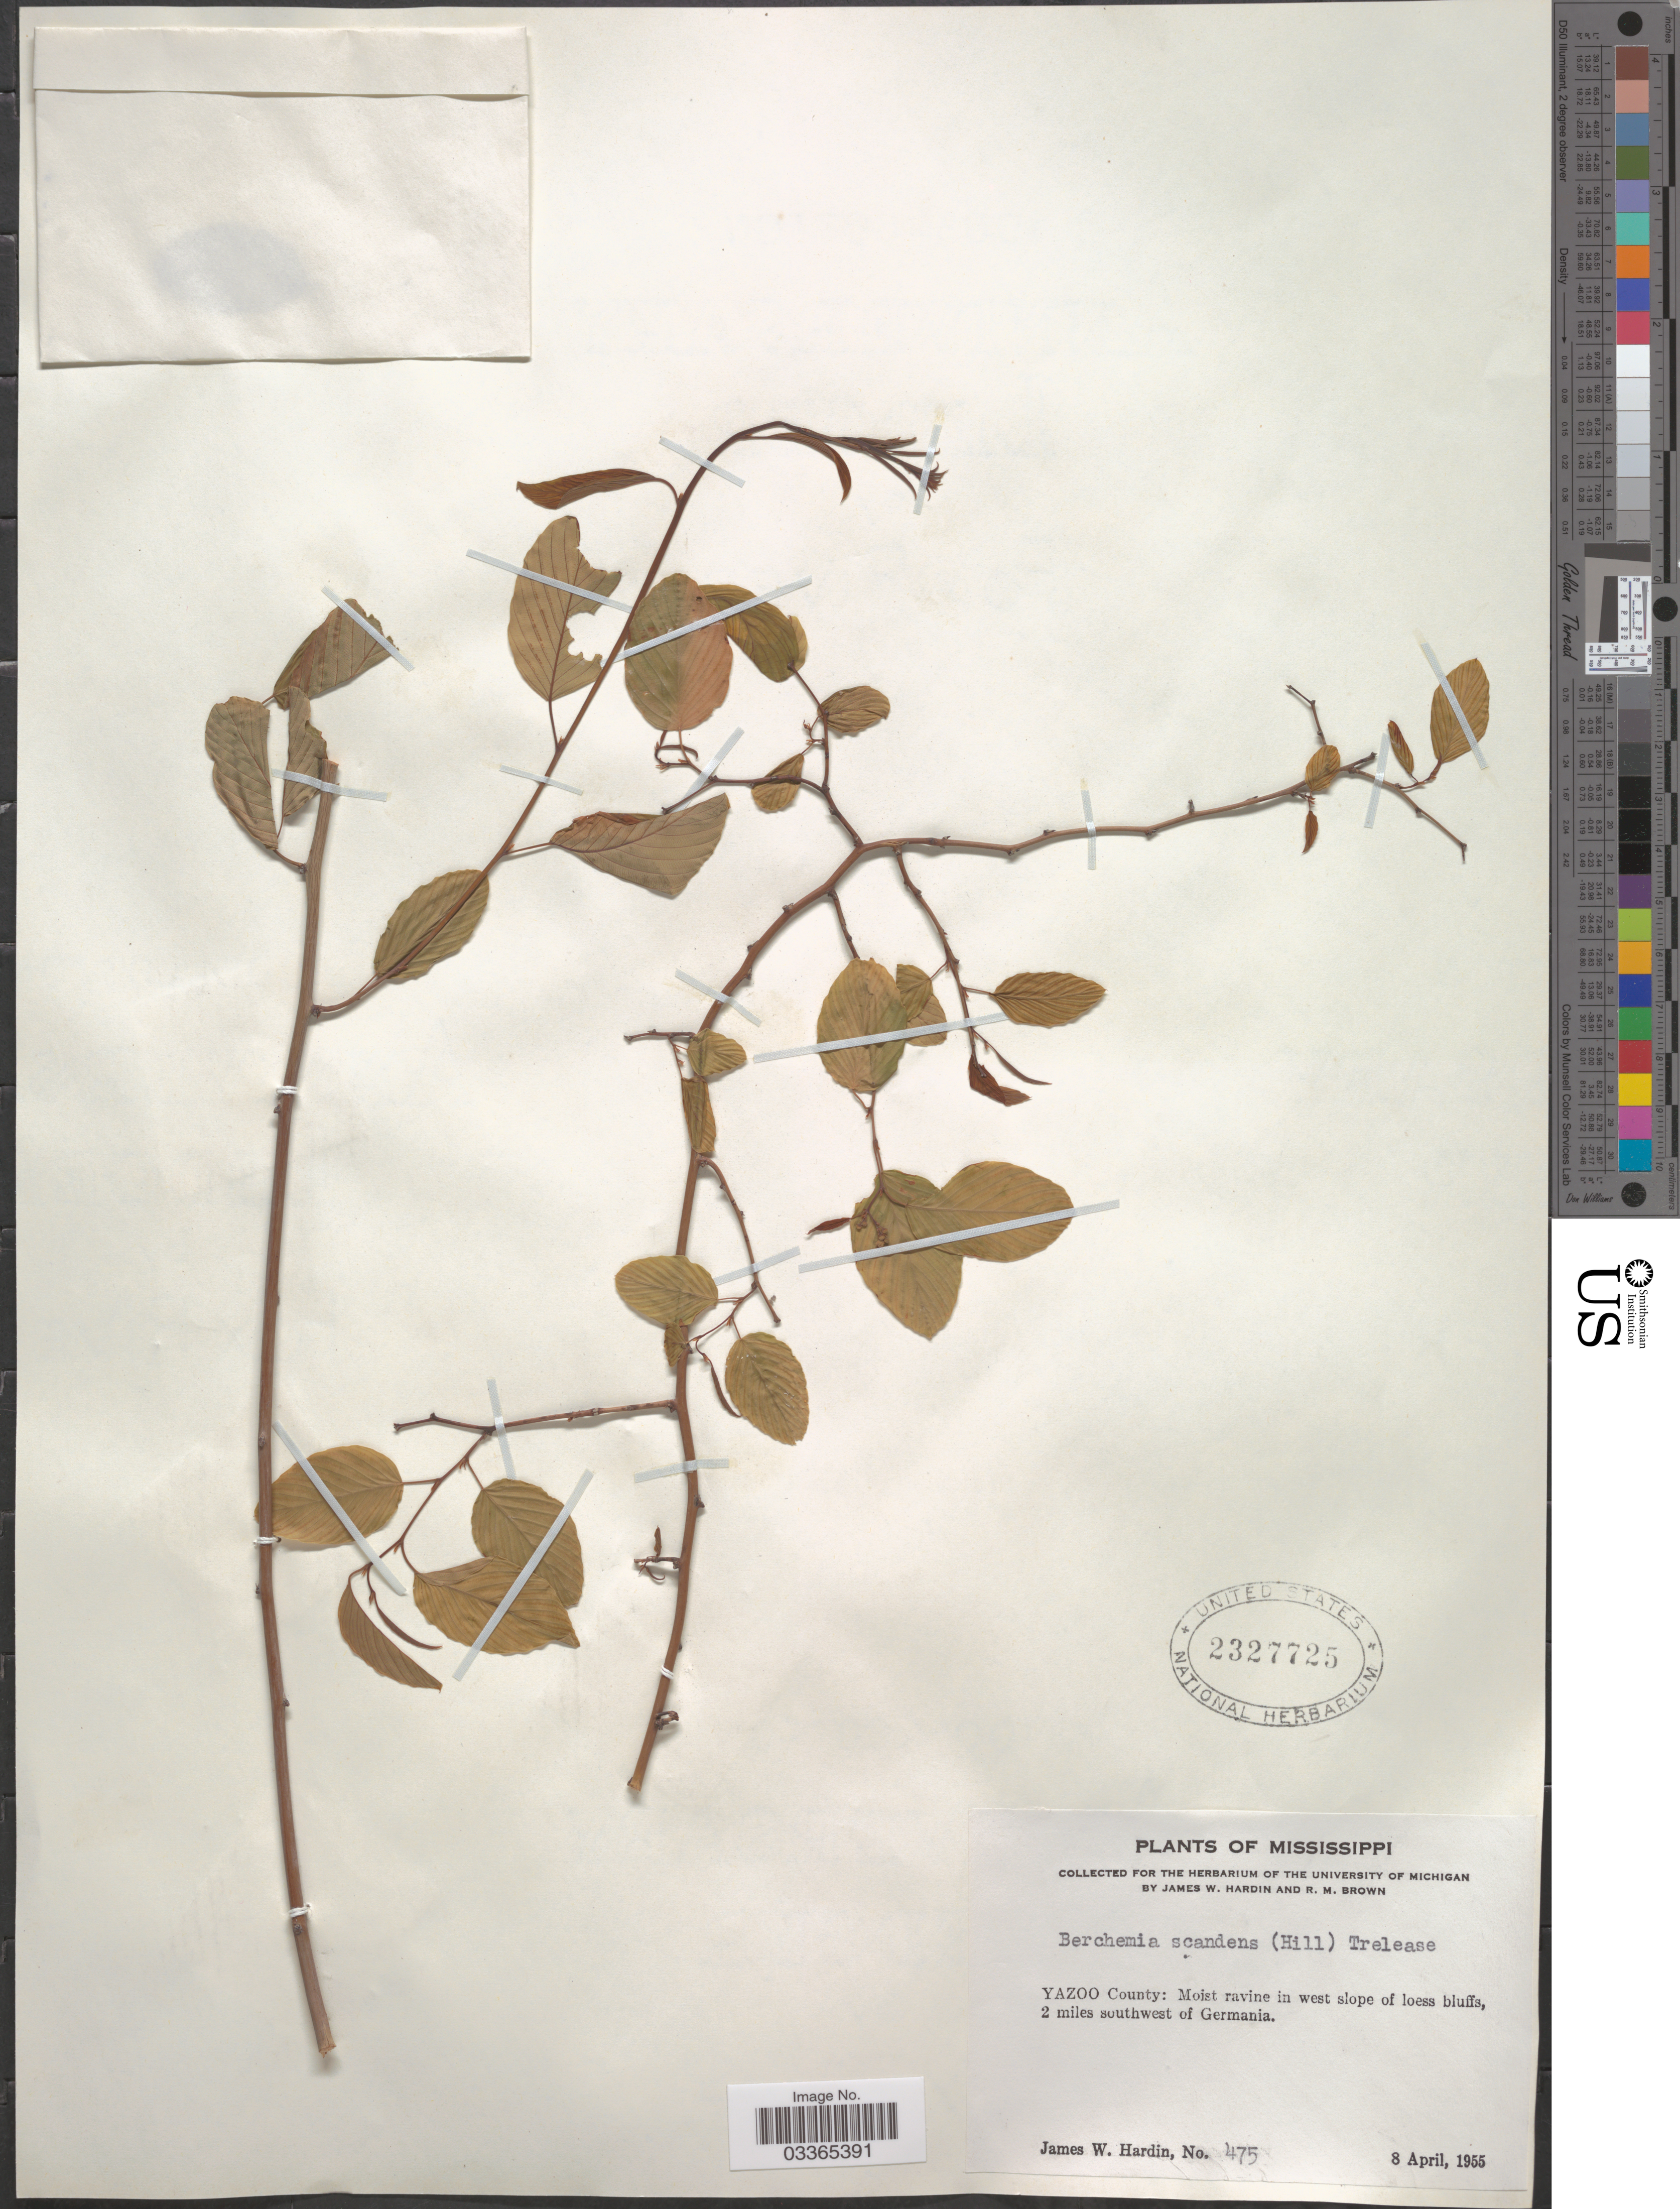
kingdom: Plantae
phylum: Tracheophyta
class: Magnoliopsida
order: Rosales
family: Rhamnaceae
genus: Berchemia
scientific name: Berchemia scandens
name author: (Hill) K. Koch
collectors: J. W. Hardin & R. Brown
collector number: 475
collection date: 1955-04-08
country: United States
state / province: Mississippi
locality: Yazoo County: Moist ravine in west slope of loess bluffs, 2 miles southwest of Germania.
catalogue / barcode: US 2327725